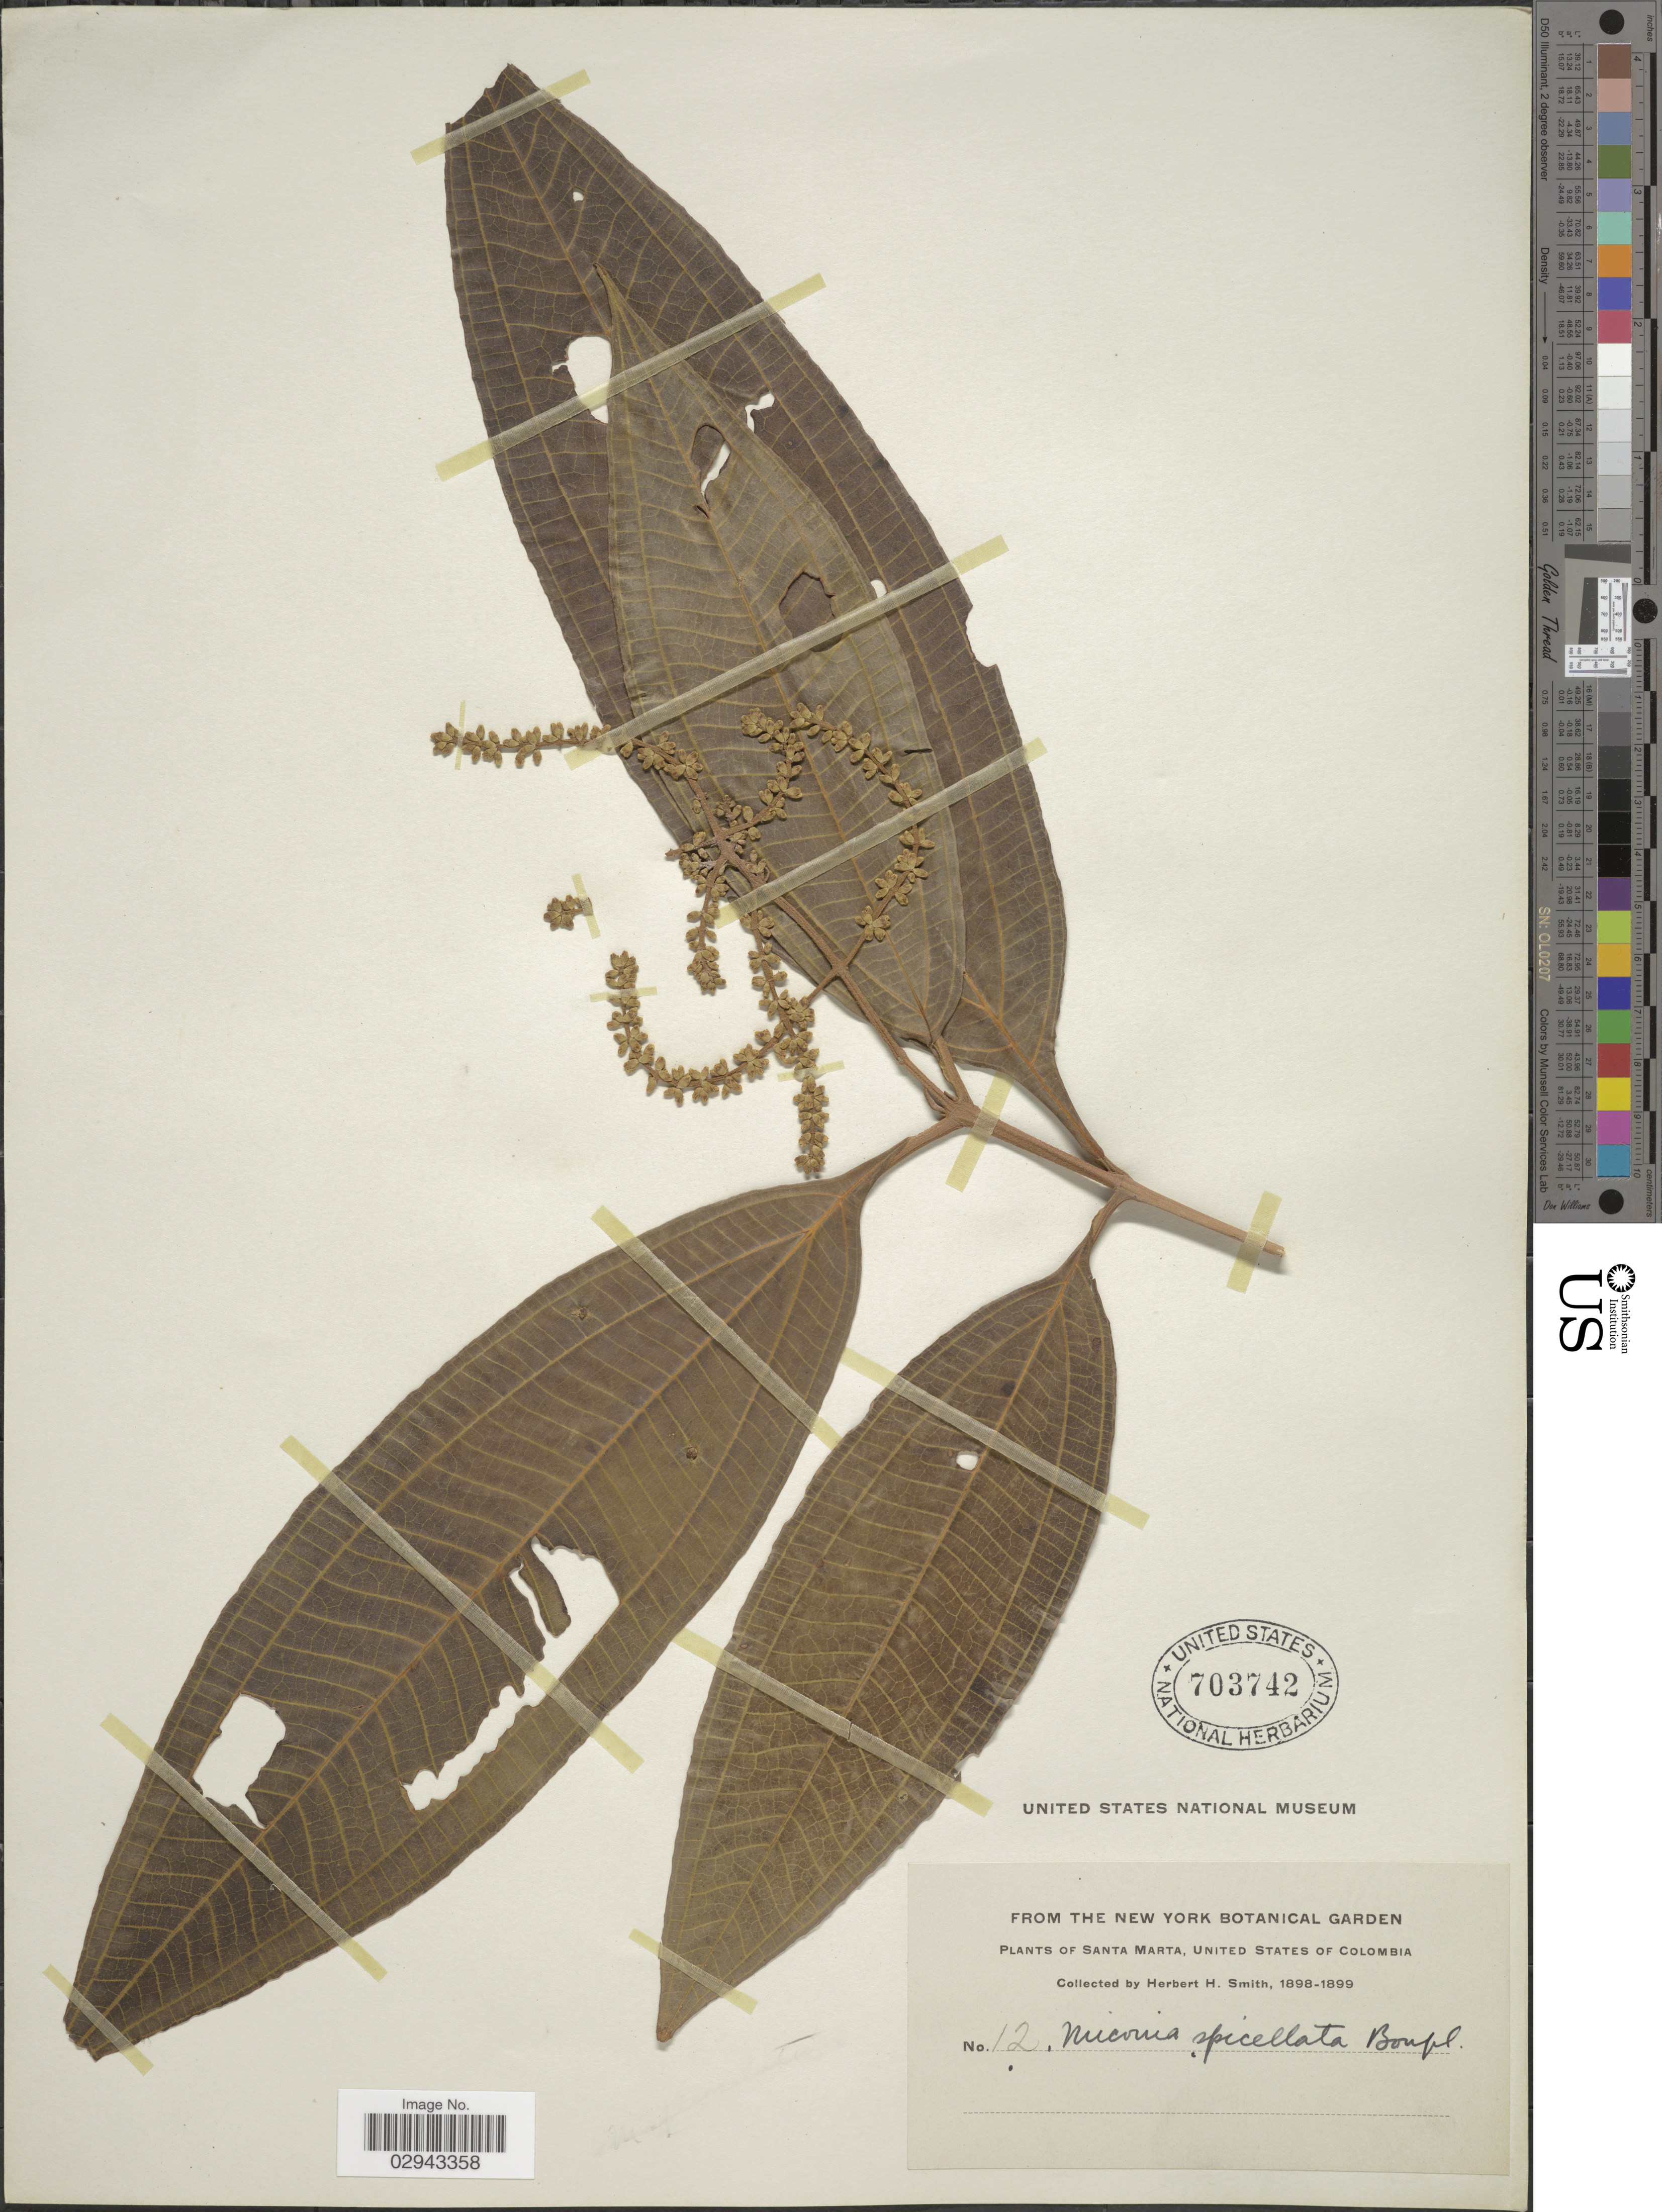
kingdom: Plantae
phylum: Tracheophyta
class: Magnoliopsida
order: Myrtales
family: Melastomataceae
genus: Miconia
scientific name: Miconia spicellata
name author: Bonpl. ex Naudin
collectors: Herbert H. Smith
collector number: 12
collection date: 1898/1901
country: Colombia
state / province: Magdalena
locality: Santa Marta, United States of Colombia.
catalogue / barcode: US 703742